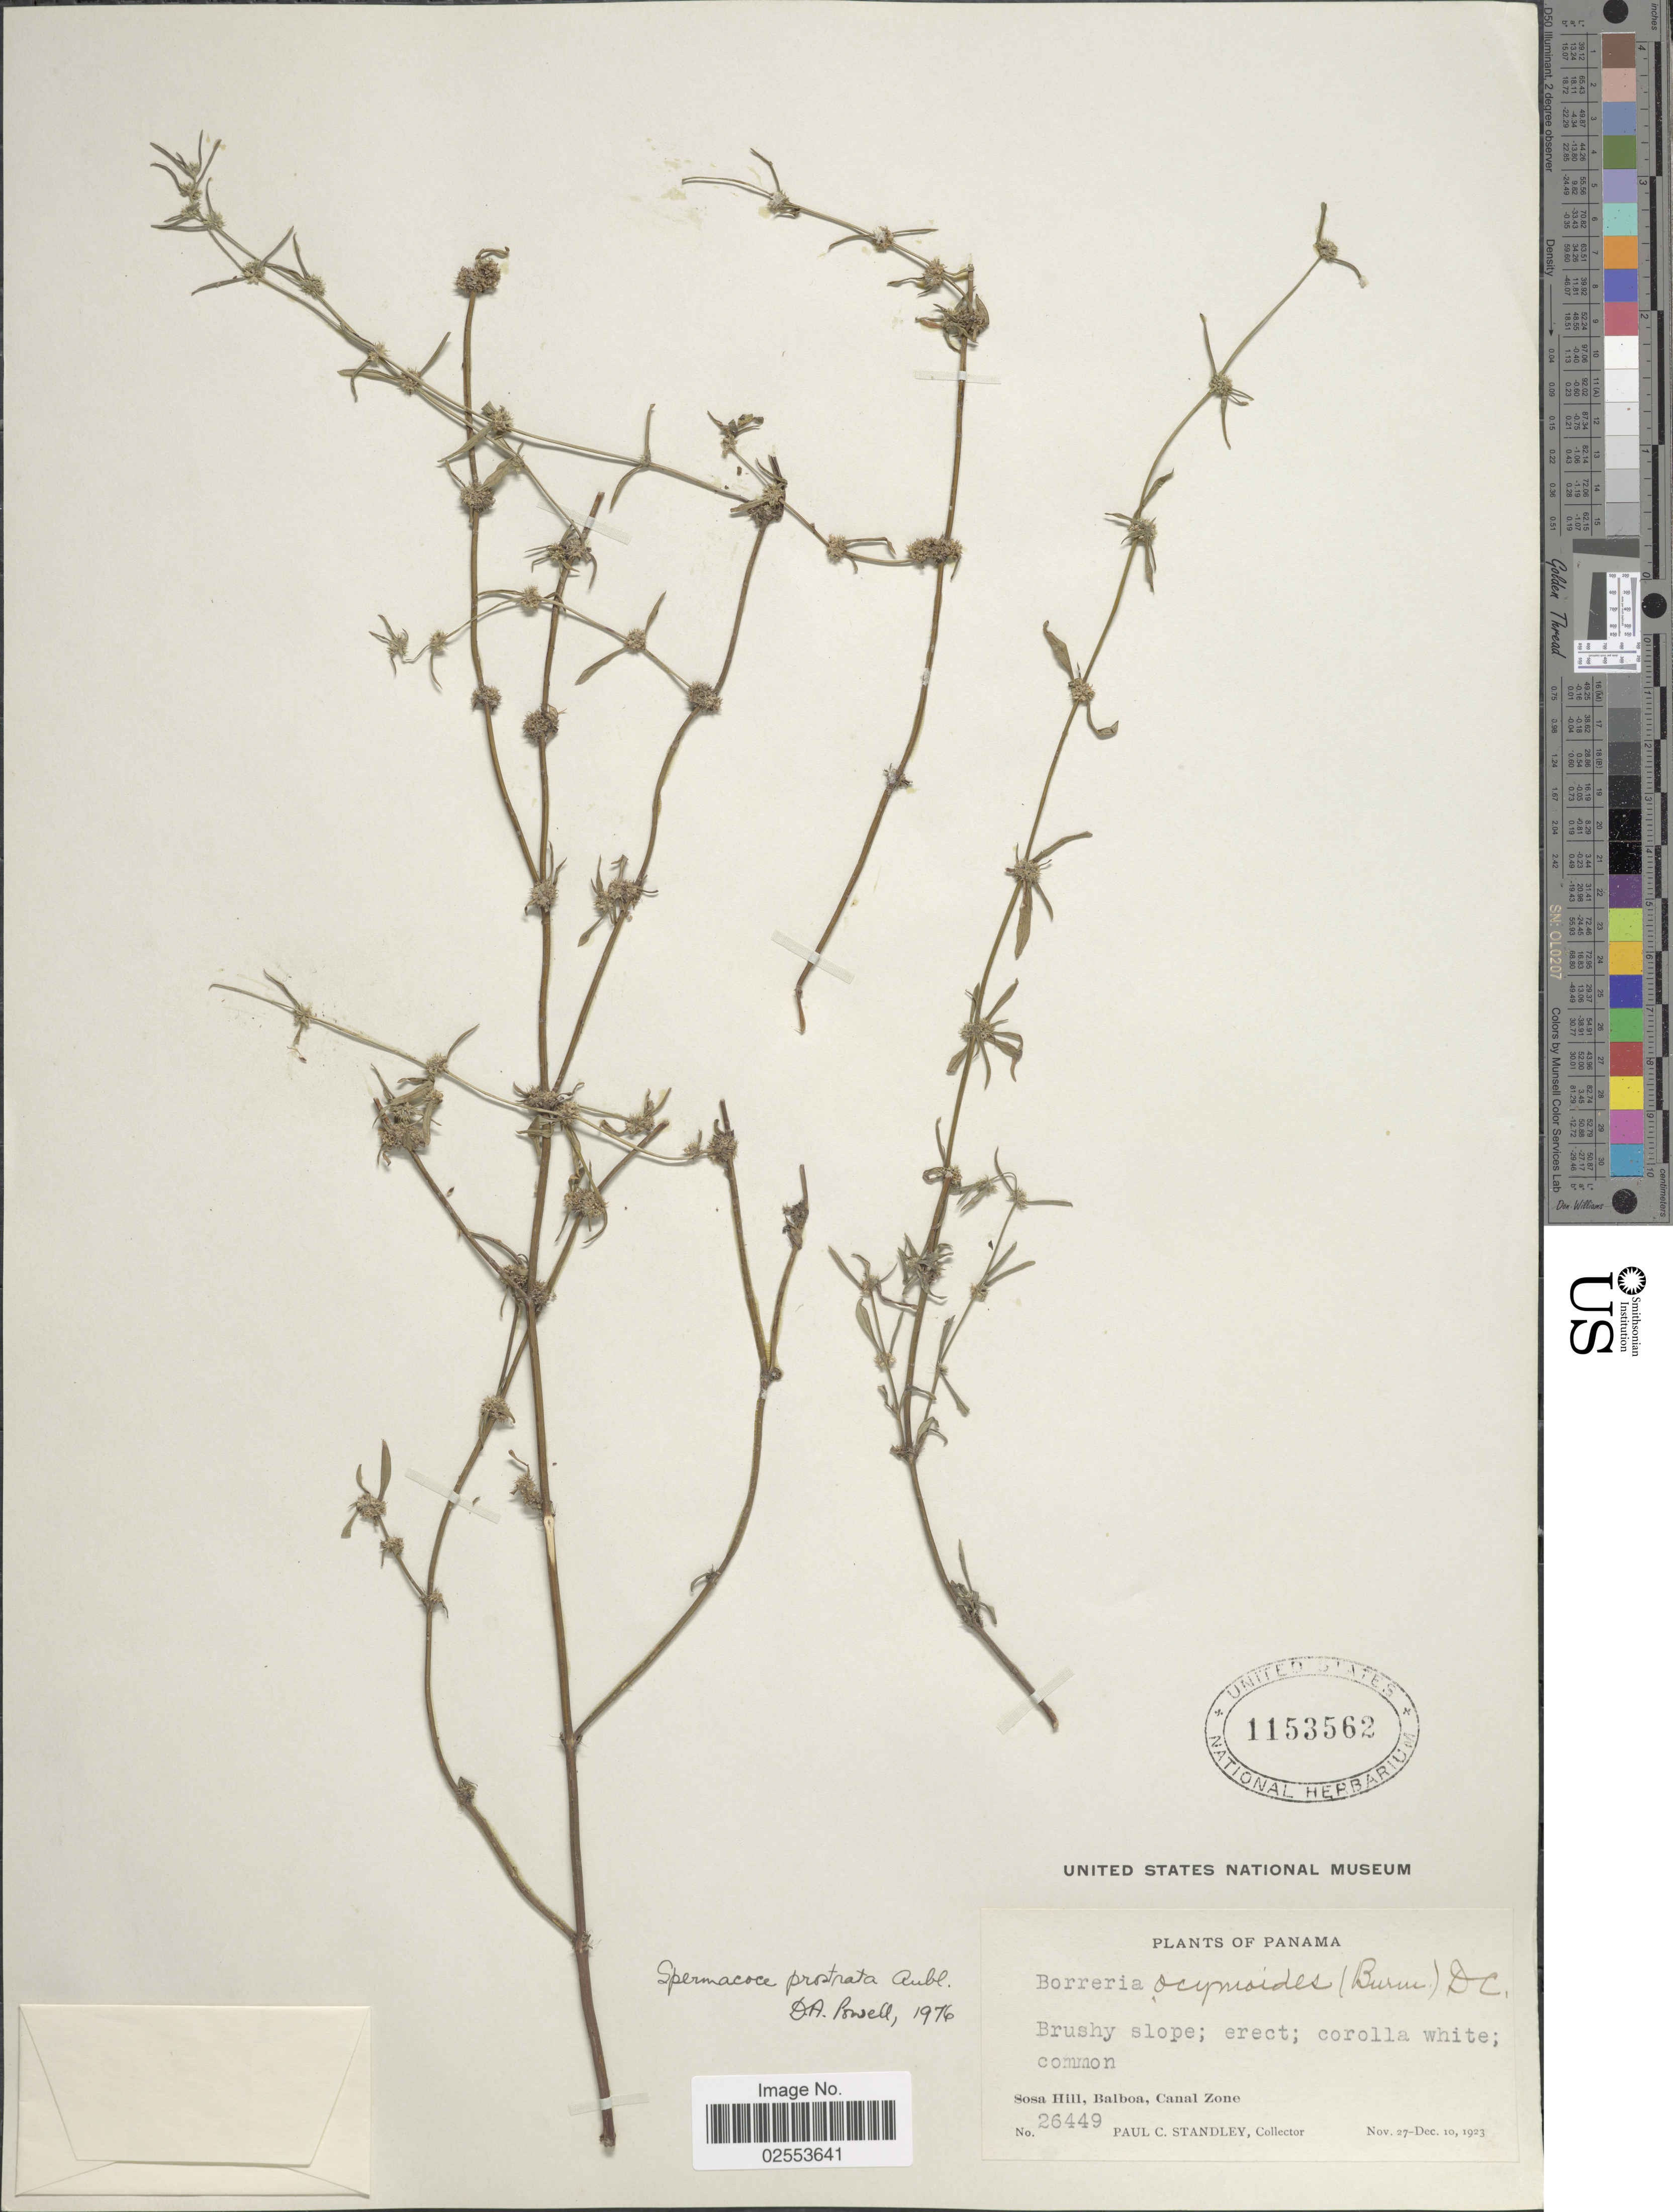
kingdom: Plantae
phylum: Tracheophyta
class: Magnoliopsida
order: Gentianales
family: Rubiaceae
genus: Spermacoce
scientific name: Spermacoce prostrata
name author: Aubl.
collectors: P. C. Standley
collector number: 26449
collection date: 1923-11-27/1923-12-10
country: Panama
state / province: Colón / Panamá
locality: Canal Zone, Balboa, Sosa Hill.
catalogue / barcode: US 1153562